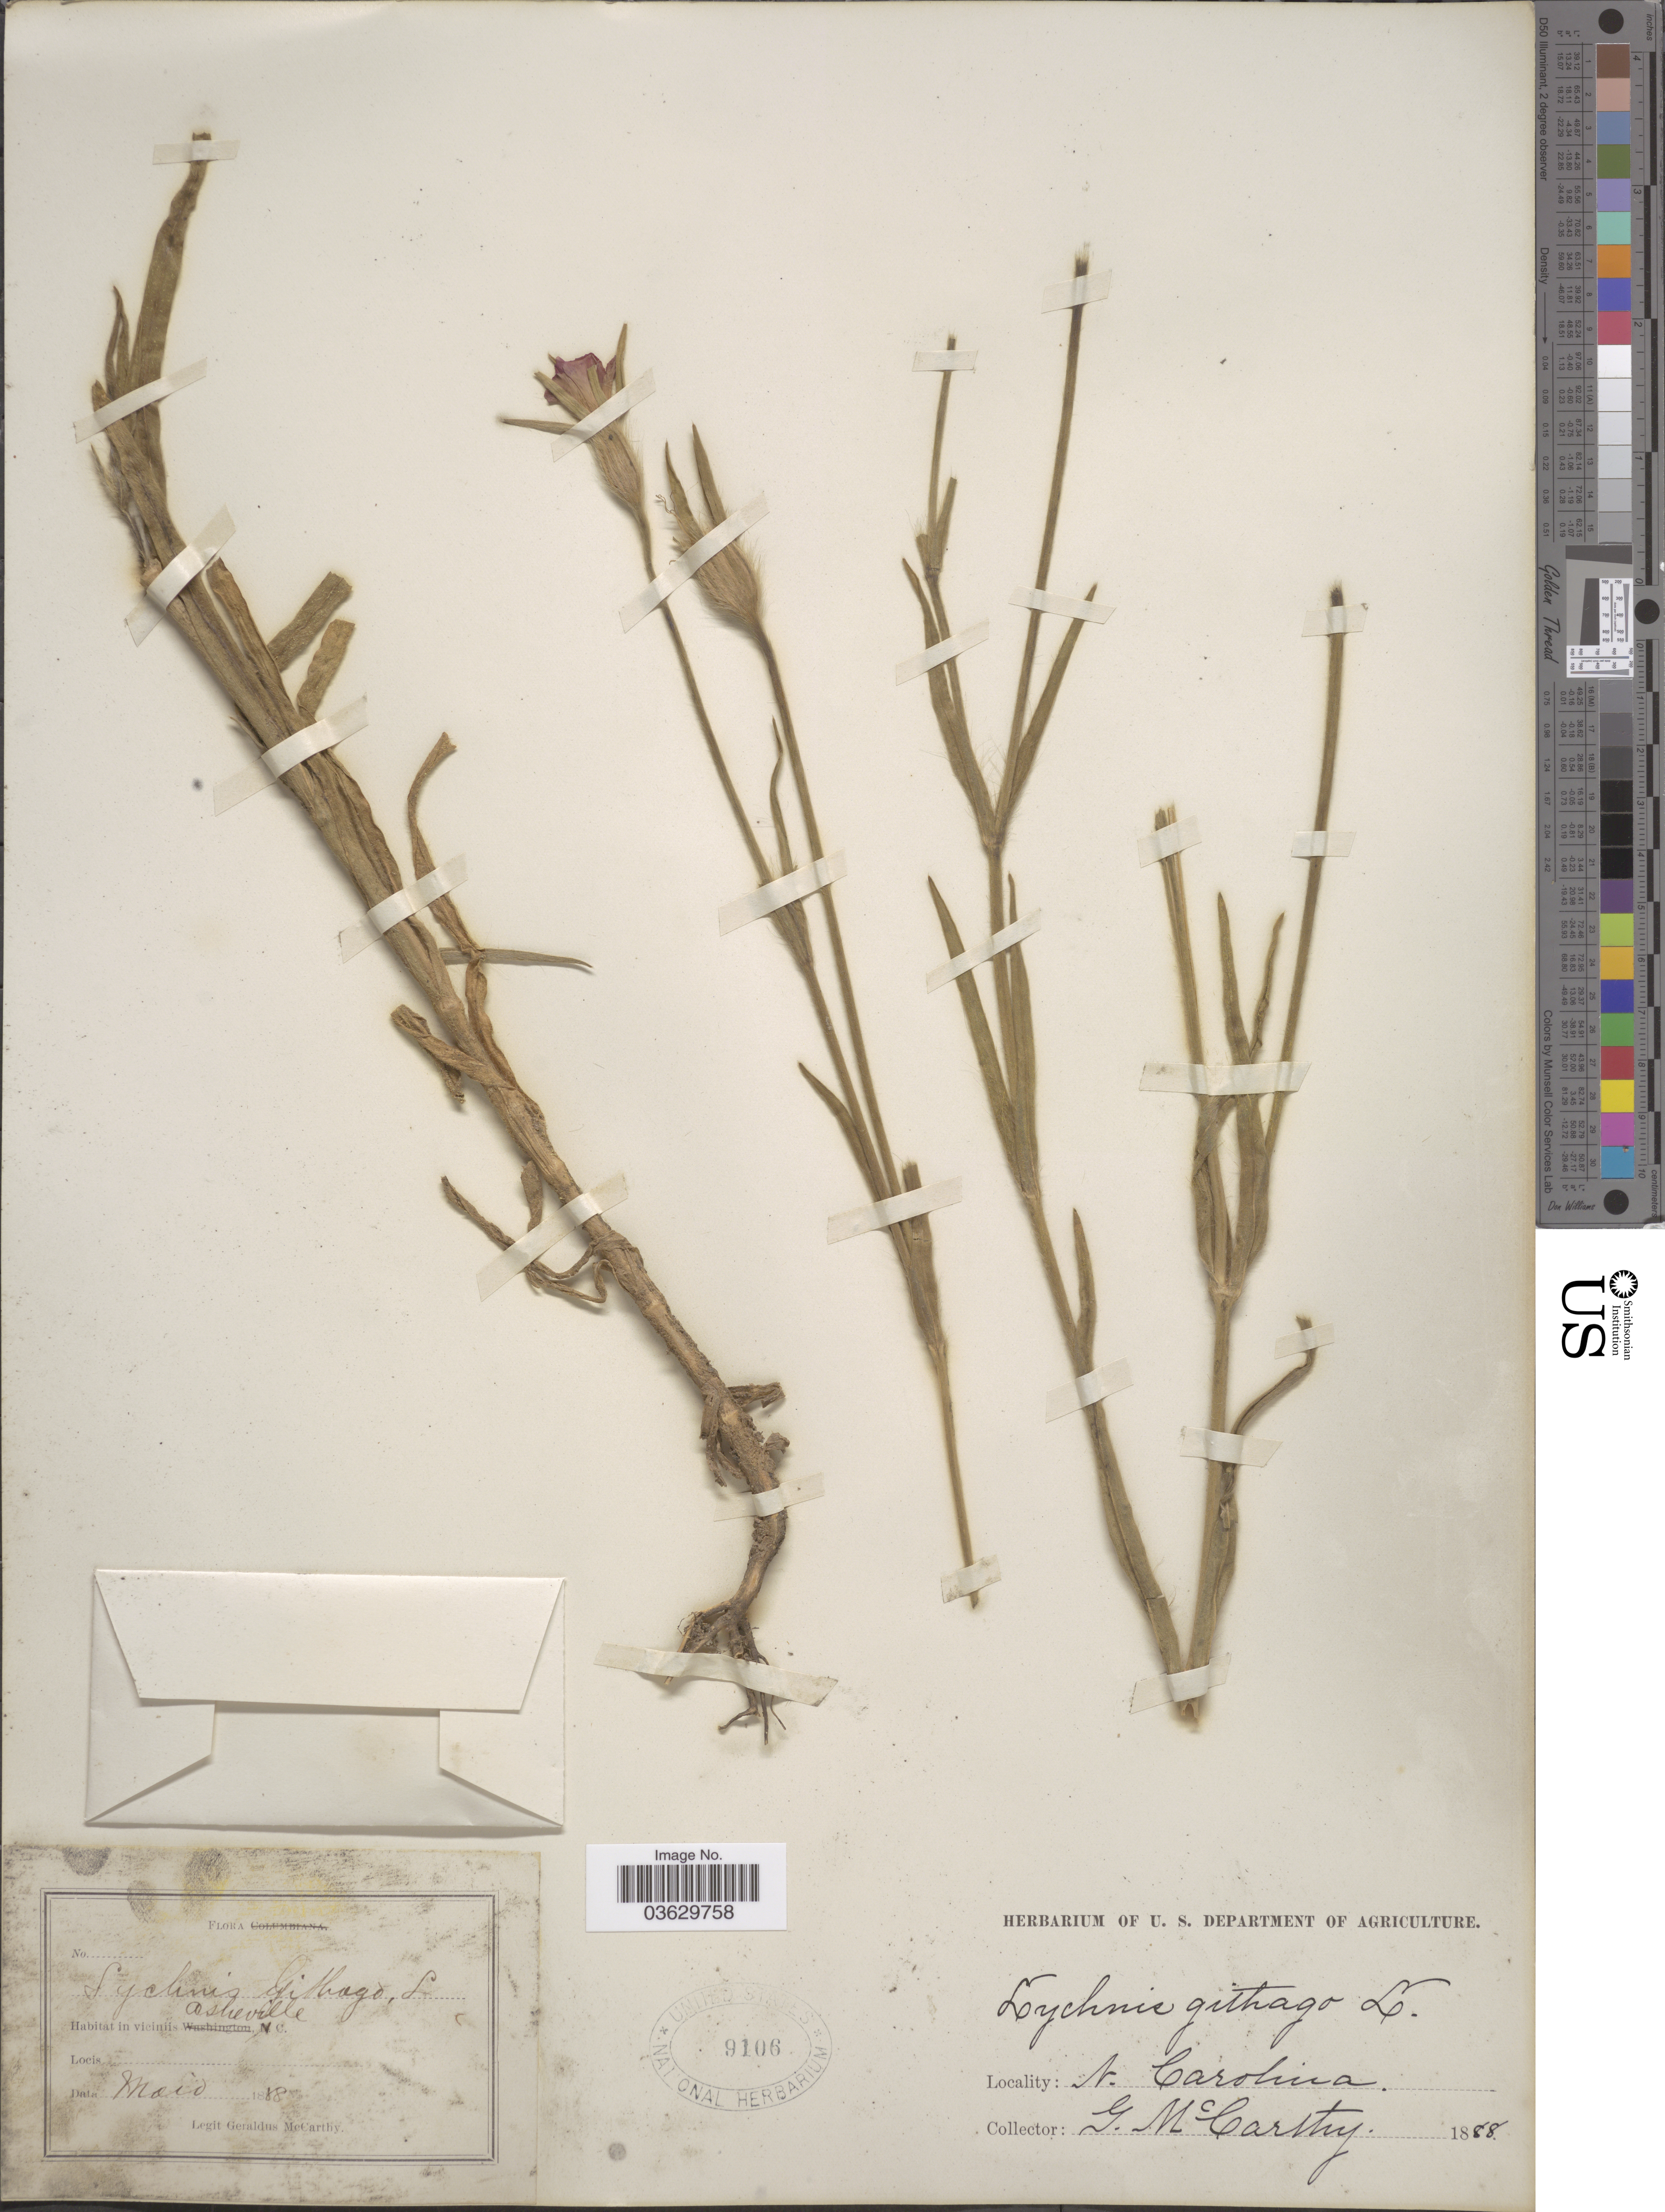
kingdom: Plantae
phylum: Tracheophyta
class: Magnoliopsida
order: Caryophyllales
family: Caryophyllaceae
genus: Agrostemma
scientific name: Agrostemma sp.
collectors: M. McCarthy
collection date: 1888-05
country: United States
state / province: North Carolina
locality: In viciniis Asheville.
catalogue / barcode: US 9106